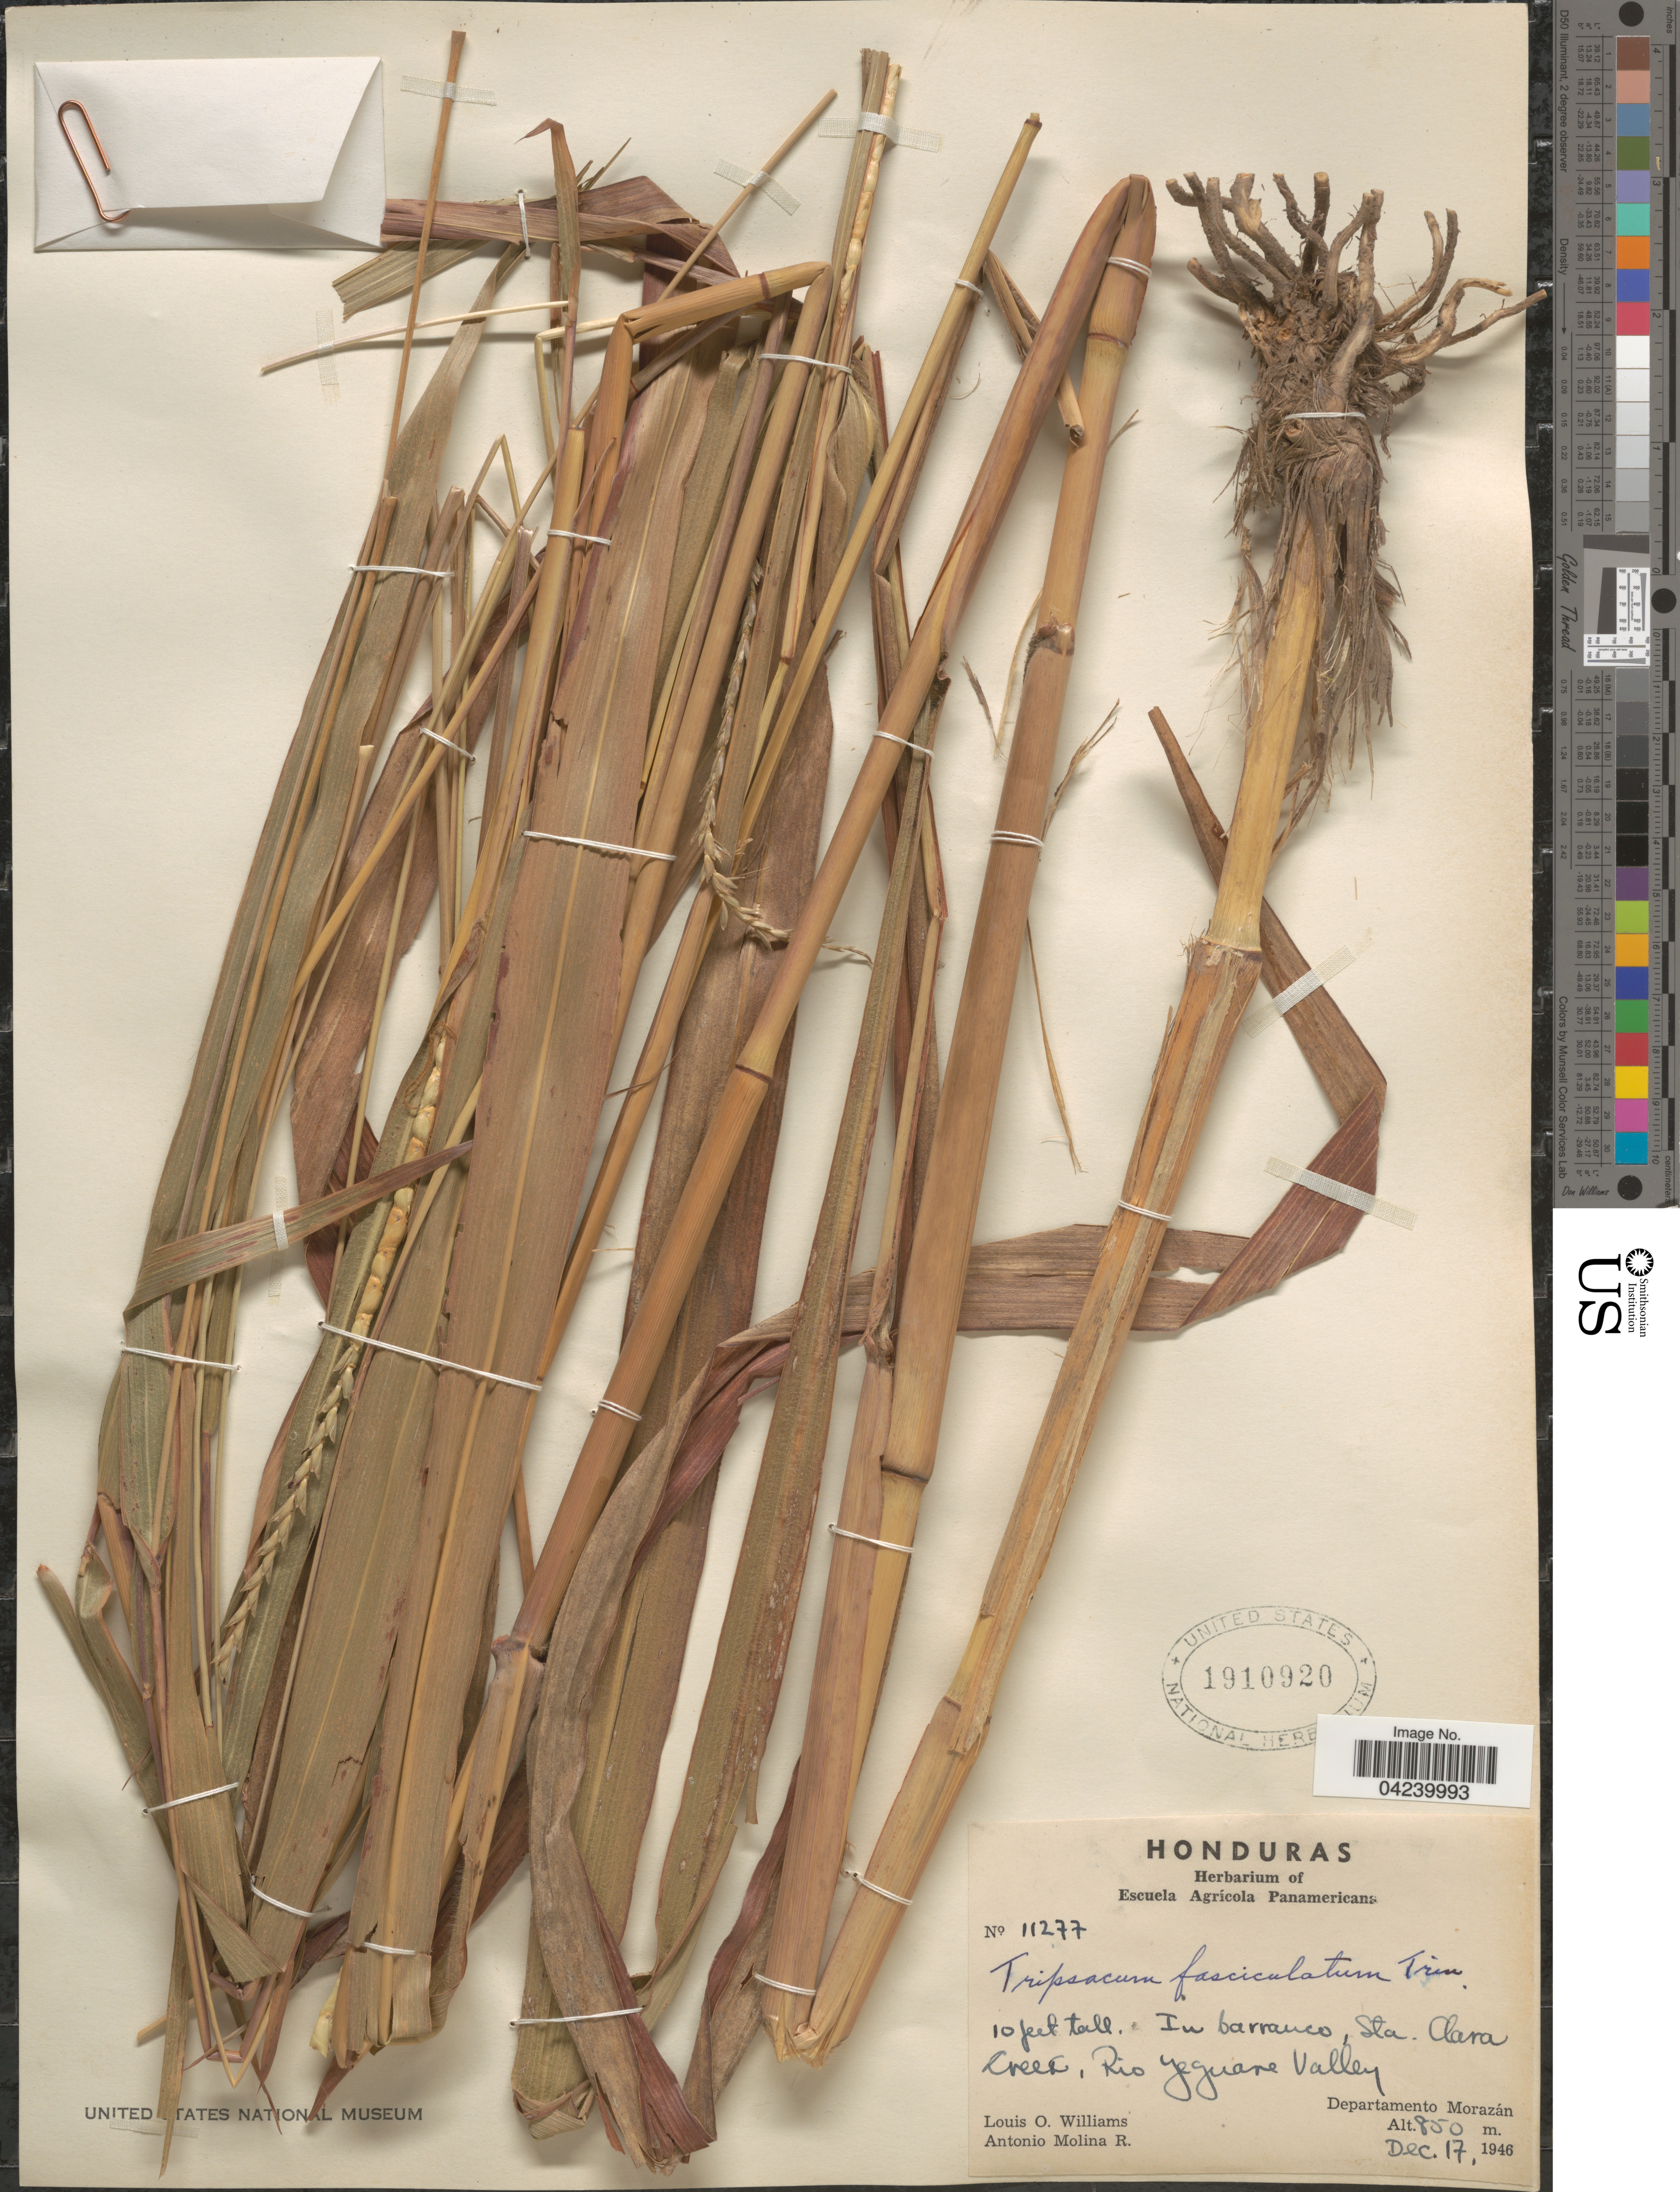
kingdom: Plantae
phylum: Tracheophyta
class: Liliopsida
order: Poales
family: Poaceae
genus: Tripsacum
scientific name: Tripsacum laxum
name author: Nash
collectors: L. O. Williams & A. Molina R.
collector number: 11277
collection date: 1946-12-17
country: Honduras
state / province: Fco. Morazán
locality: In barranco, Sta. Clara Creek, Rio Yeguare Valley. Departamento Morazán.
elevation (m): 850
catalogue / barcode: US 1910920